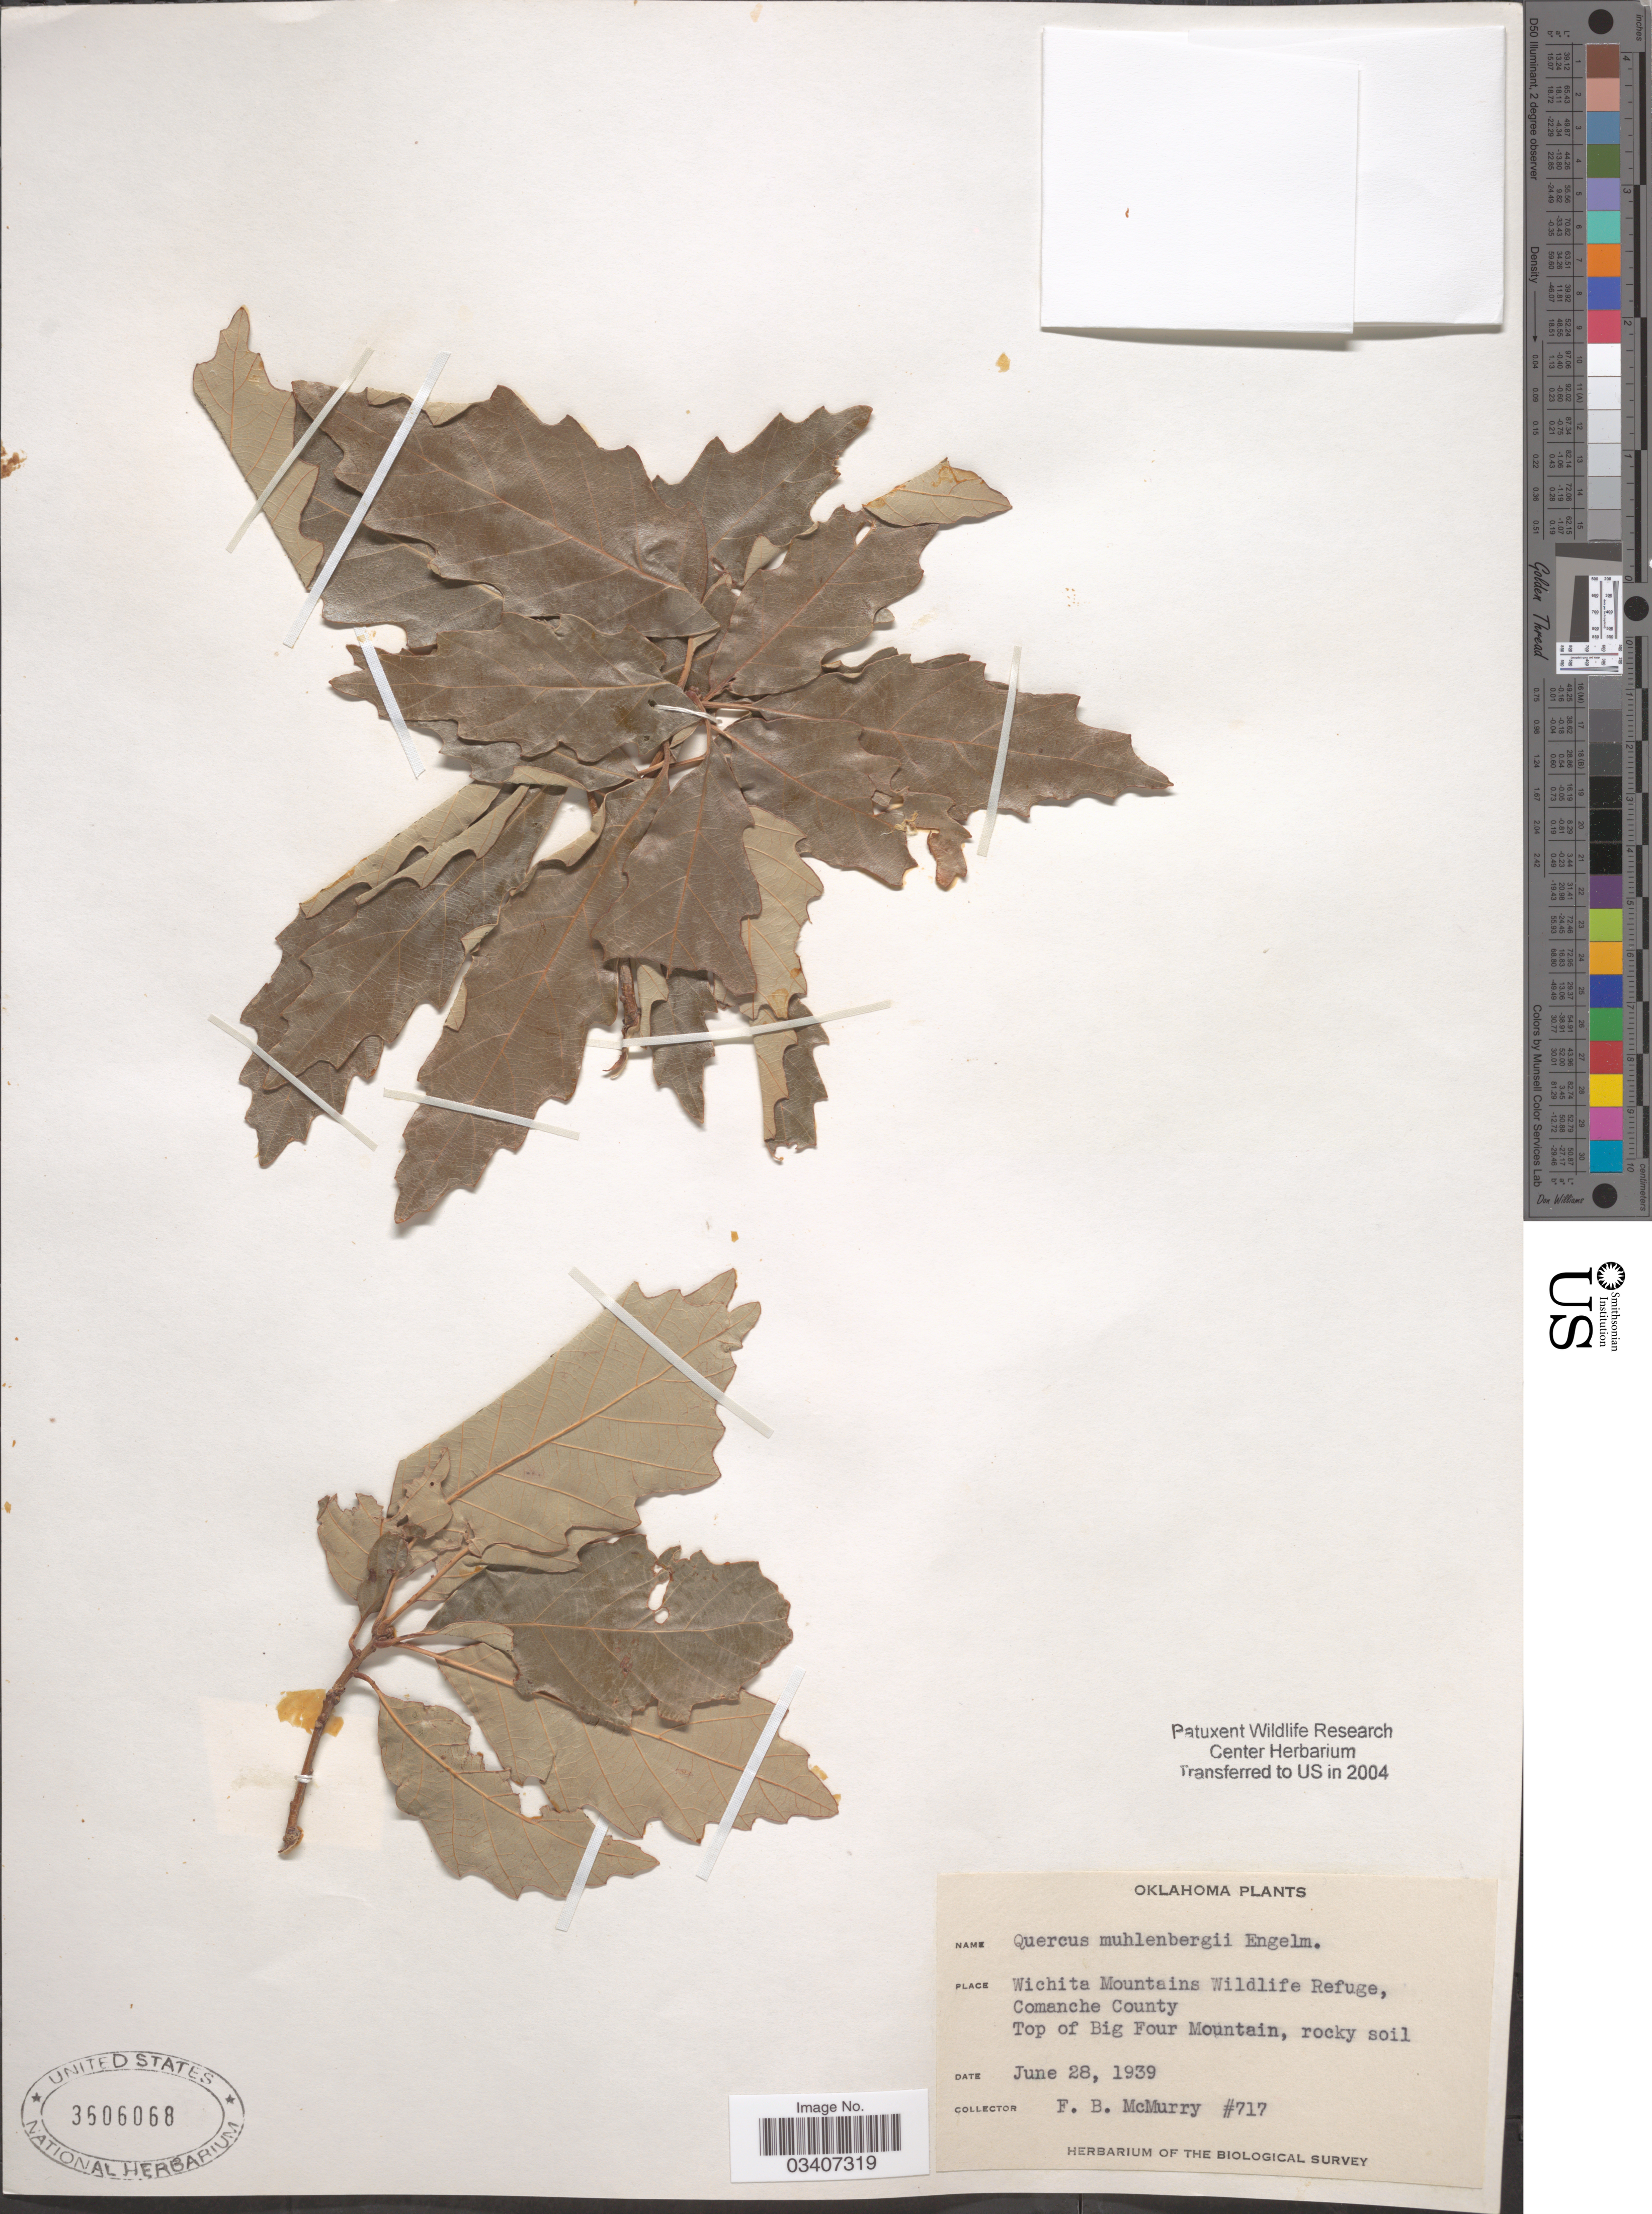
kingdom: Plantae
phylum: Tracheophyta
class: Magnoliopsida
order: Fagales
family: Fagaceae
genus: Quercus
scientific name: Quercus muehlenbergii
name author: Engelm.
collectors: F. B. McMurry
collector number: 717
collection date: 1939-06-28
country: United States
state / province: Oklahoma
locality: Wichita Mountains Wildlife Refuge, Comanche County. Top of Big Four Mountain.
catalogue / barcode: US 3606068